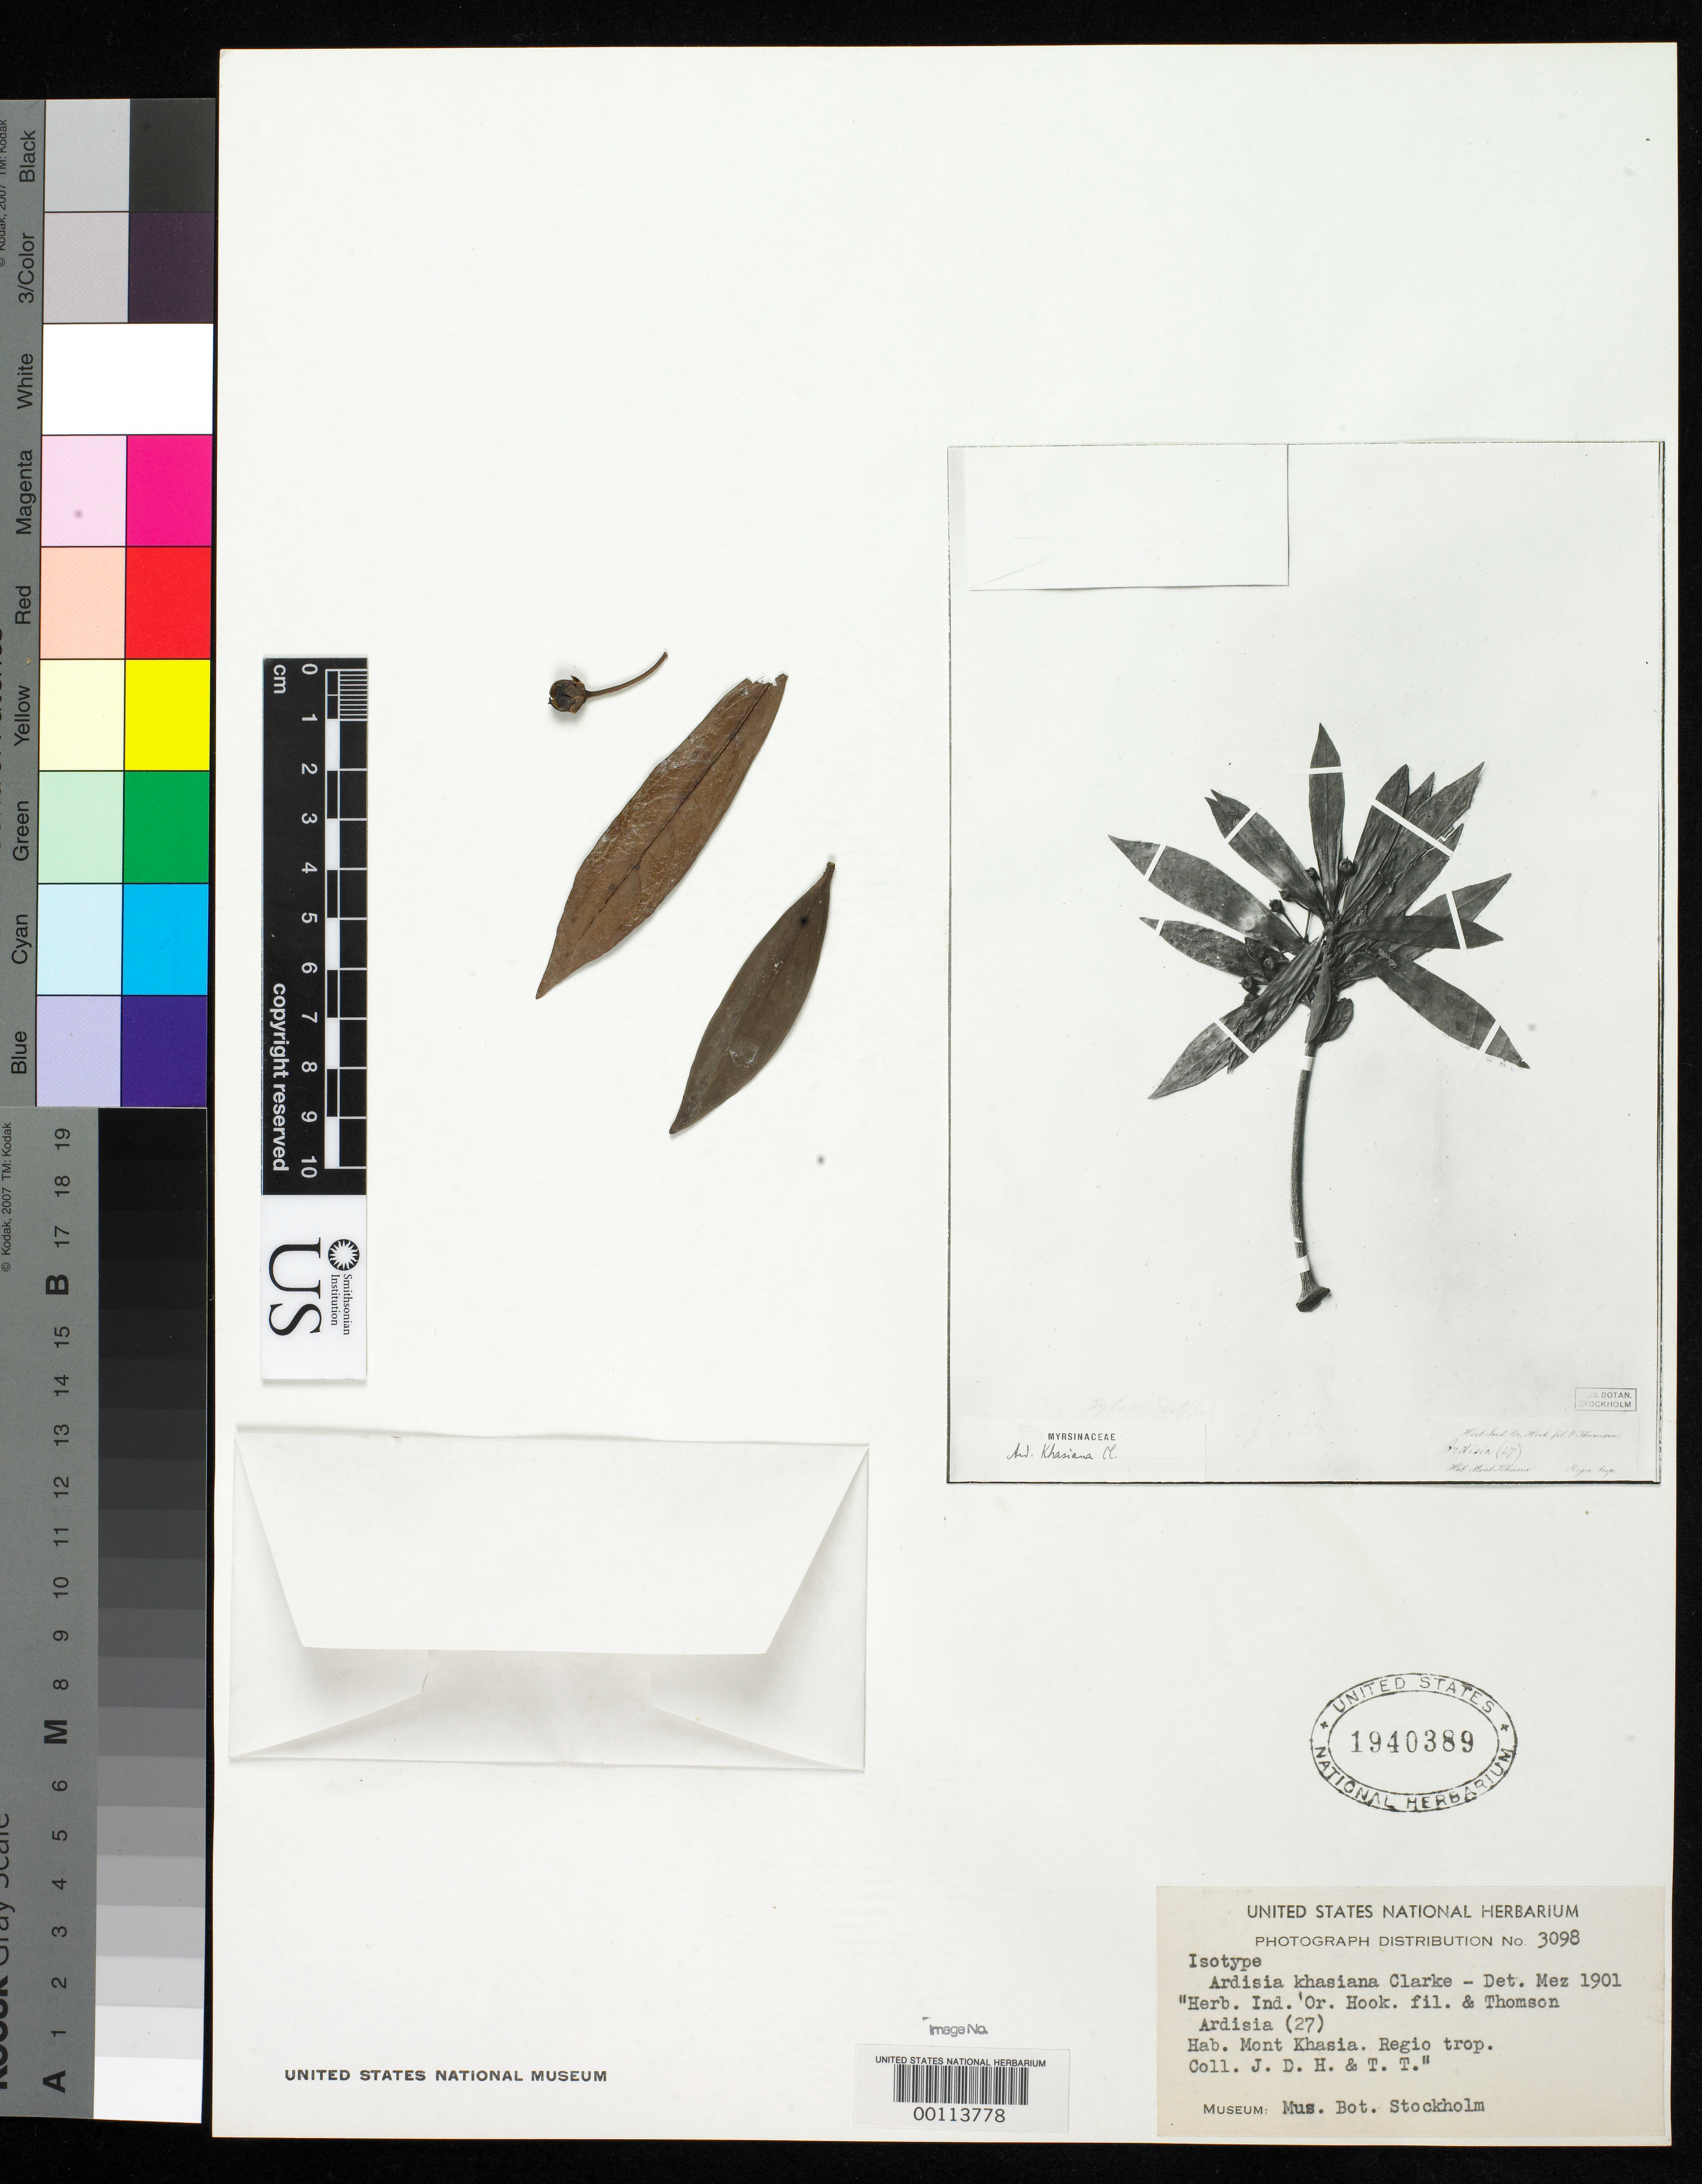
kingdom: Plantae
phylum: Tracheophyta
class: Magnoliopsida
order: Ericales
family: Primulaceae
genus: Ardisia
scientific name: Ardisia khasiana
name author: C.B. Clarke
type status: Type Material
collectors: J. D. Hooker & T. Thompson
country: India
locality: Himalayan Mountains, Khasia.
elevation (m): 152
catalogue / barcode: US 1940389